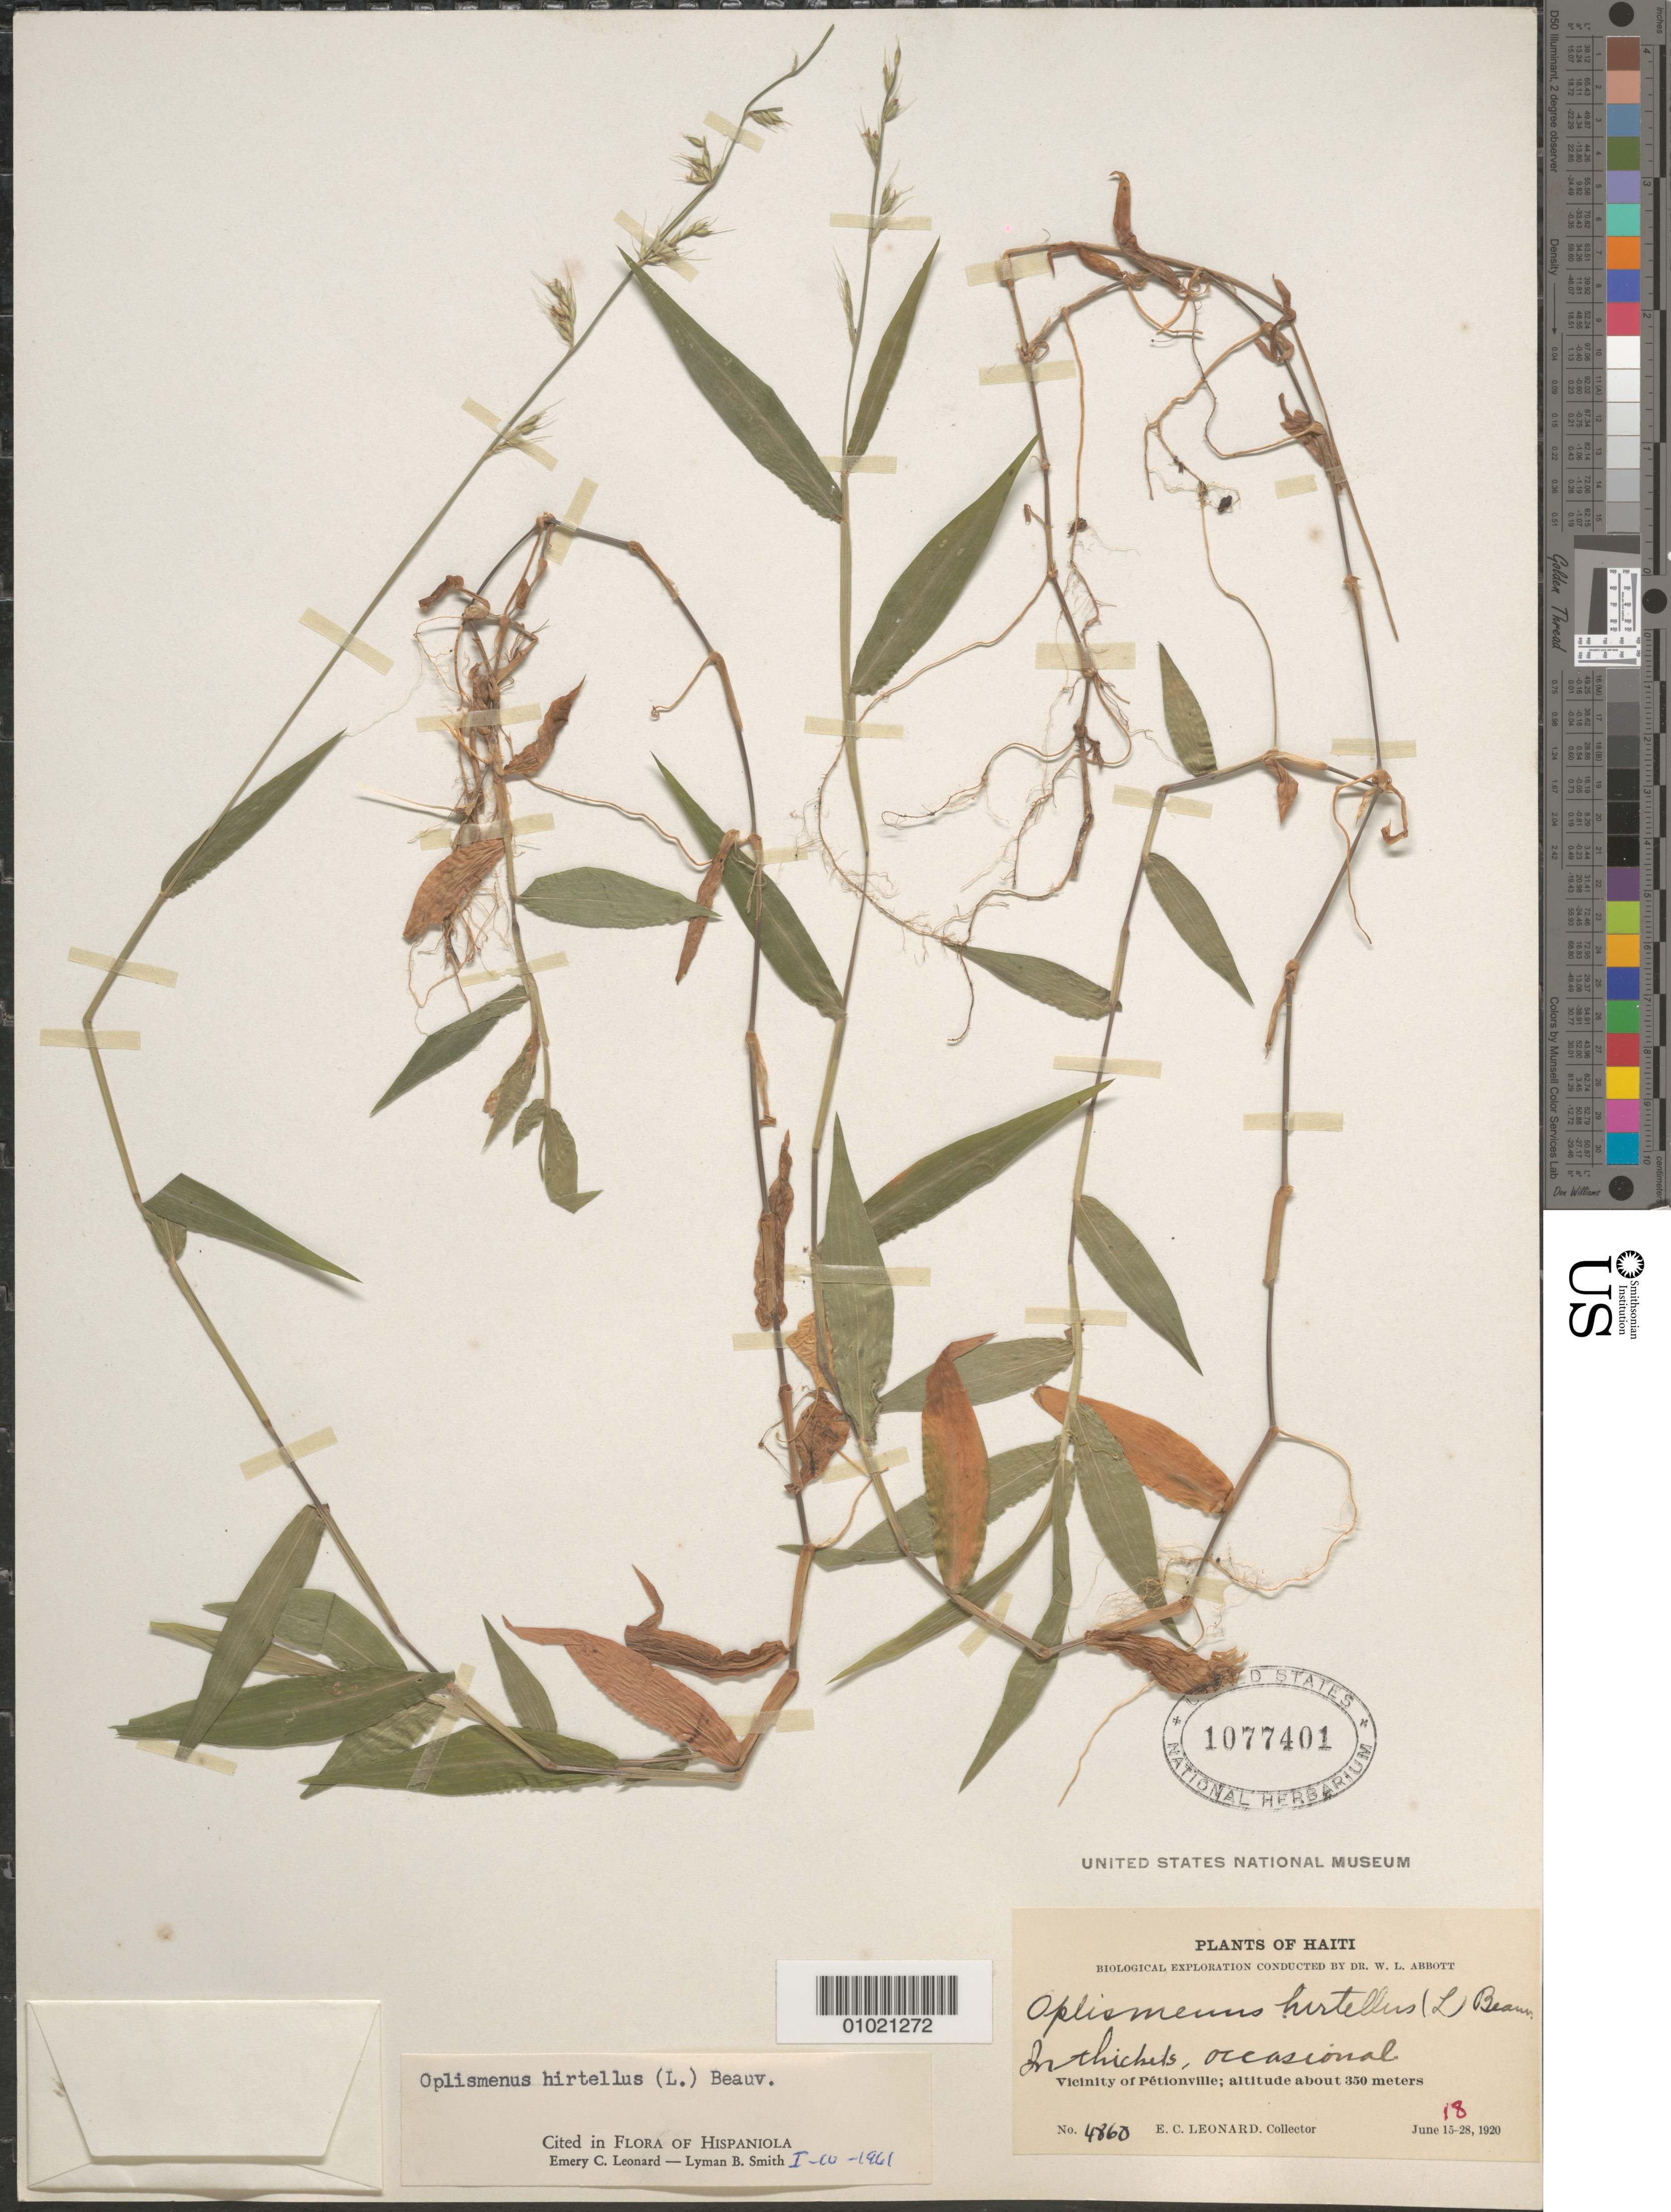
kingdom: Plantae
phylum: Tracheophyta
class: Liliopsida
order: Poales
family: Poaceae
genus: Oplismenus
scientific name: Oplismenus hirtellus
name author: (L.) P. Beauv.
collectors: E. C. Leonard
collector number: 4860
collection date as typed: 18 Jun 1920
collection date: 1920-06-18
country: Haiti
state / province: Óuest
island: Hispaniola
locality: Vicinity of Petionville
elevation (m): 350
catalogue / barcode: US 1077401